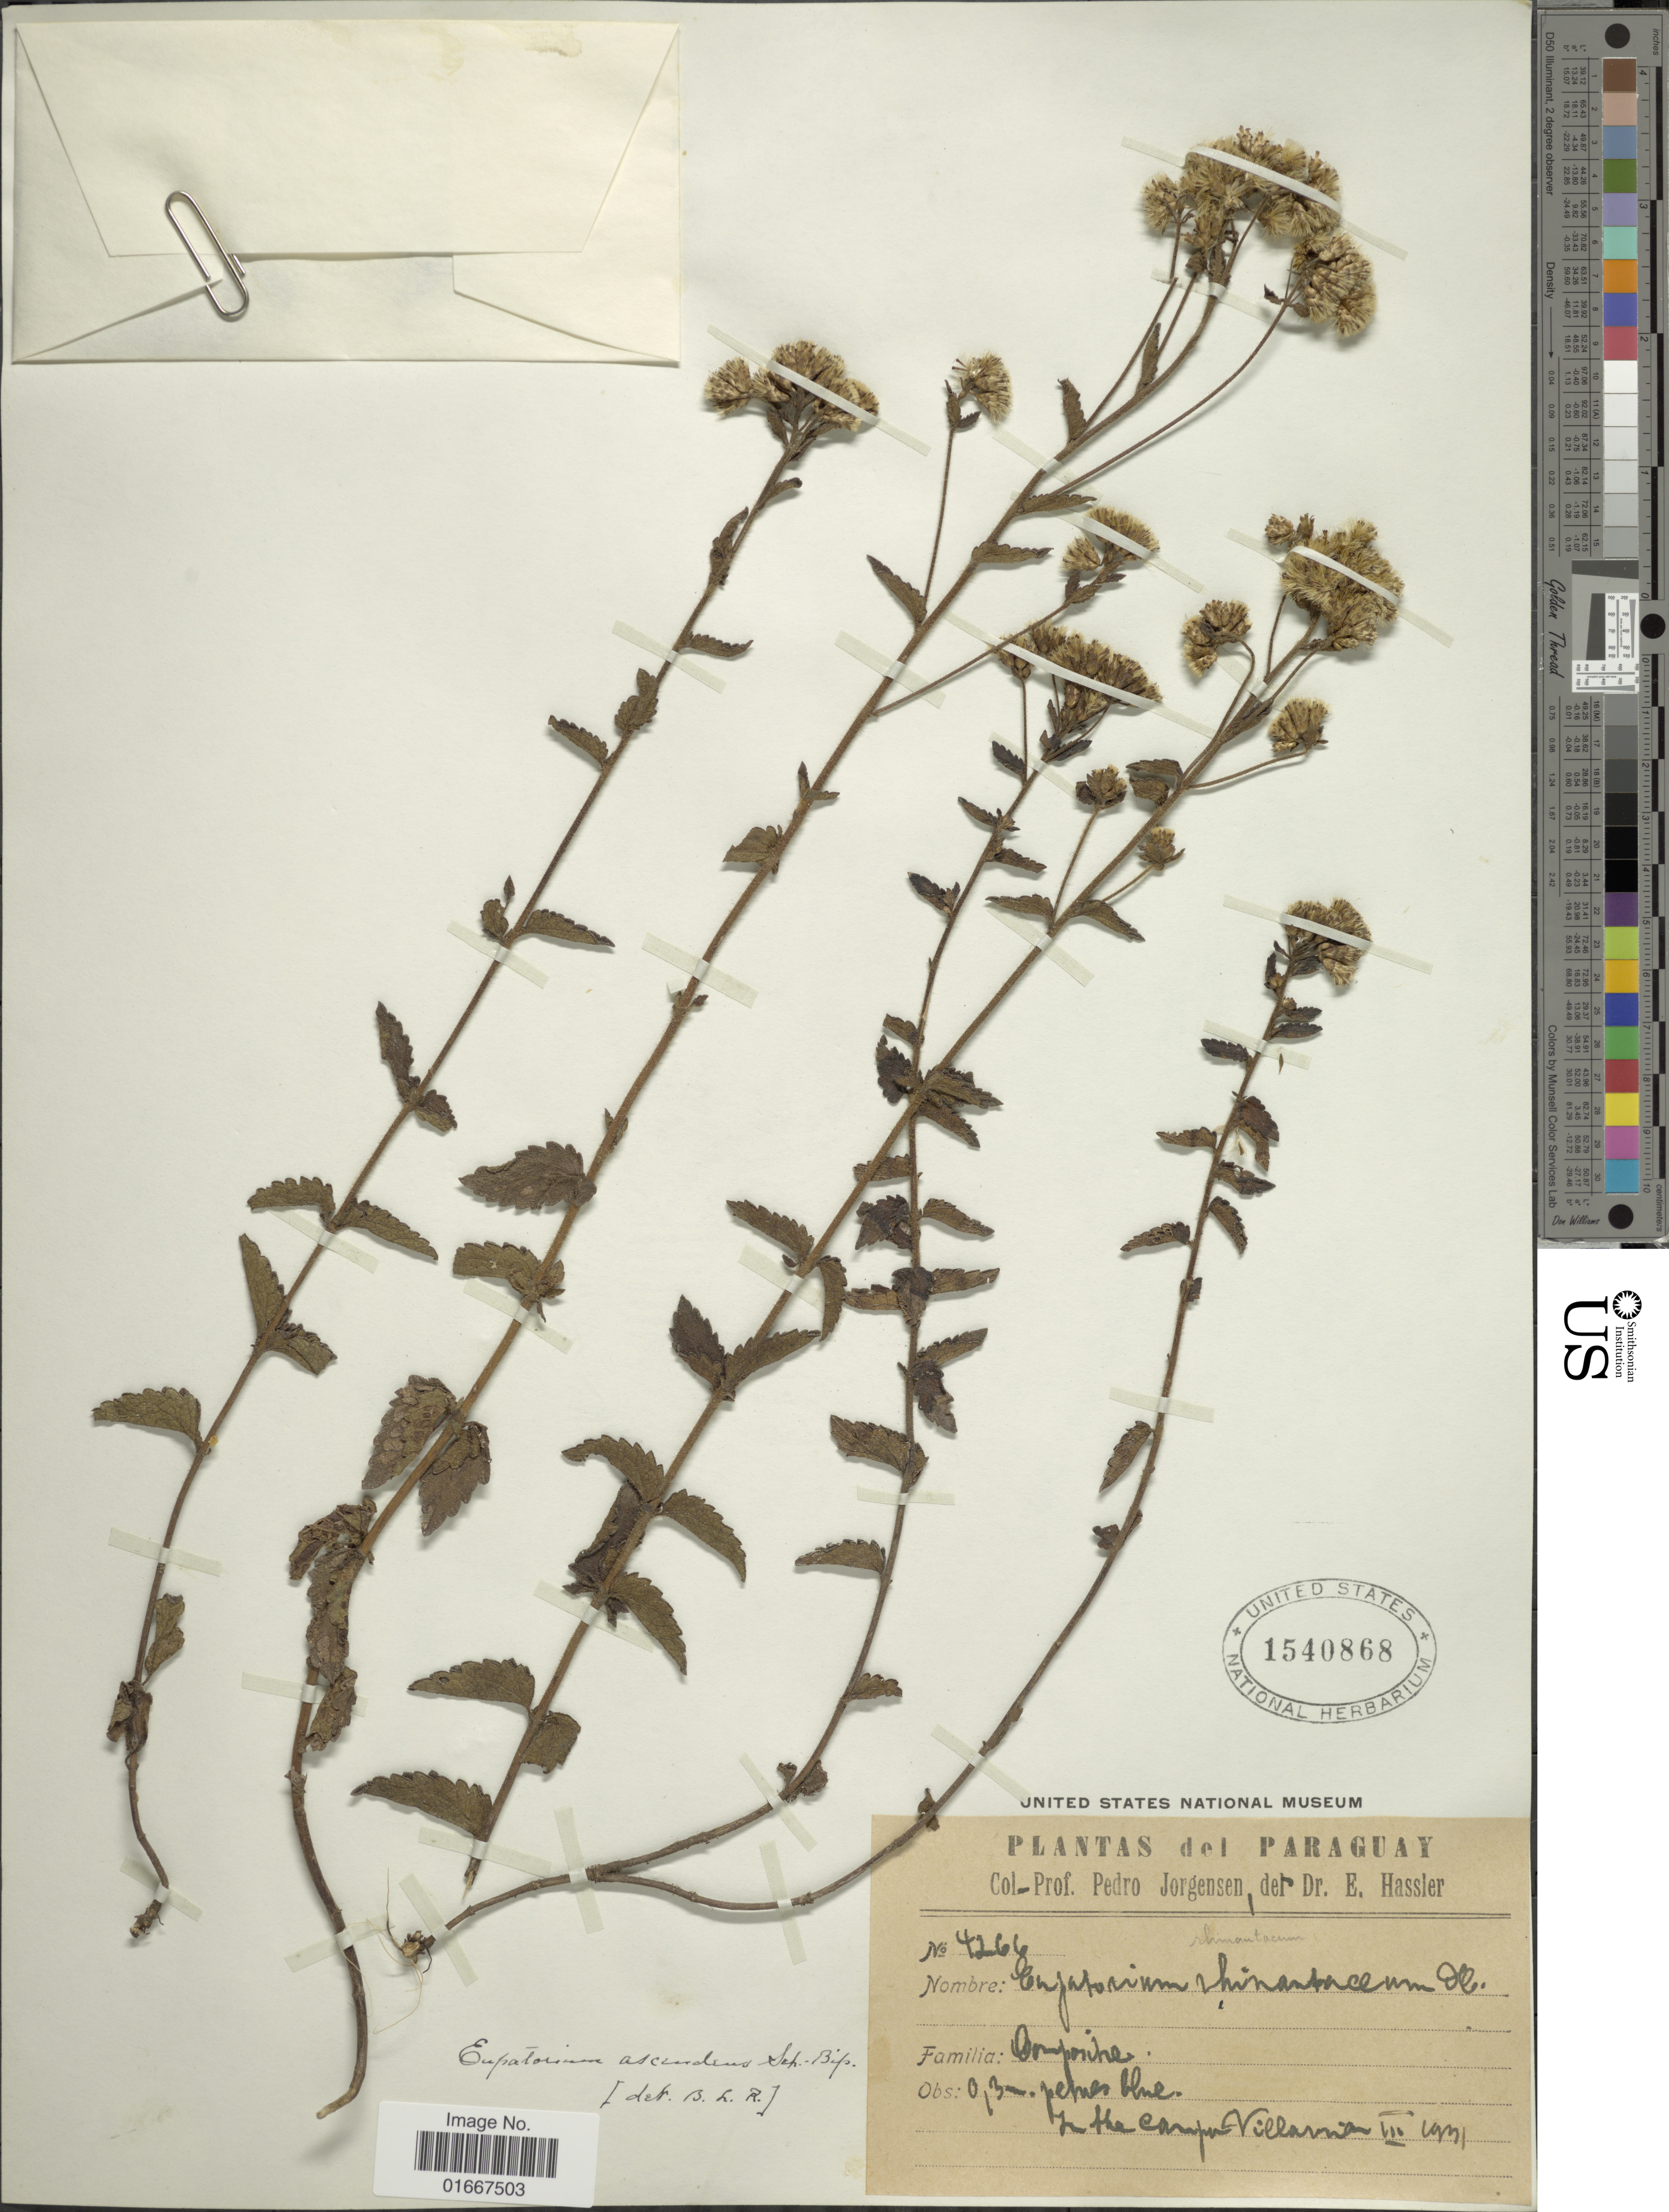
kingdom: Plantae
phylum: Tracheophyta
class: Magnoliopsida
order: Asterales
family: Asteraceae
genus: Chromolaena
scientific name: Chromolaena ascendens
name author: (Sch. Bip. ex Baker) R.M. King & H. Rob.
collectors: P. Jörgensen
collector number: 4266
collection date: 1931-03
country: Paraguay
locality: In the carper Villarrica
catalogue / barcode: US 1540868